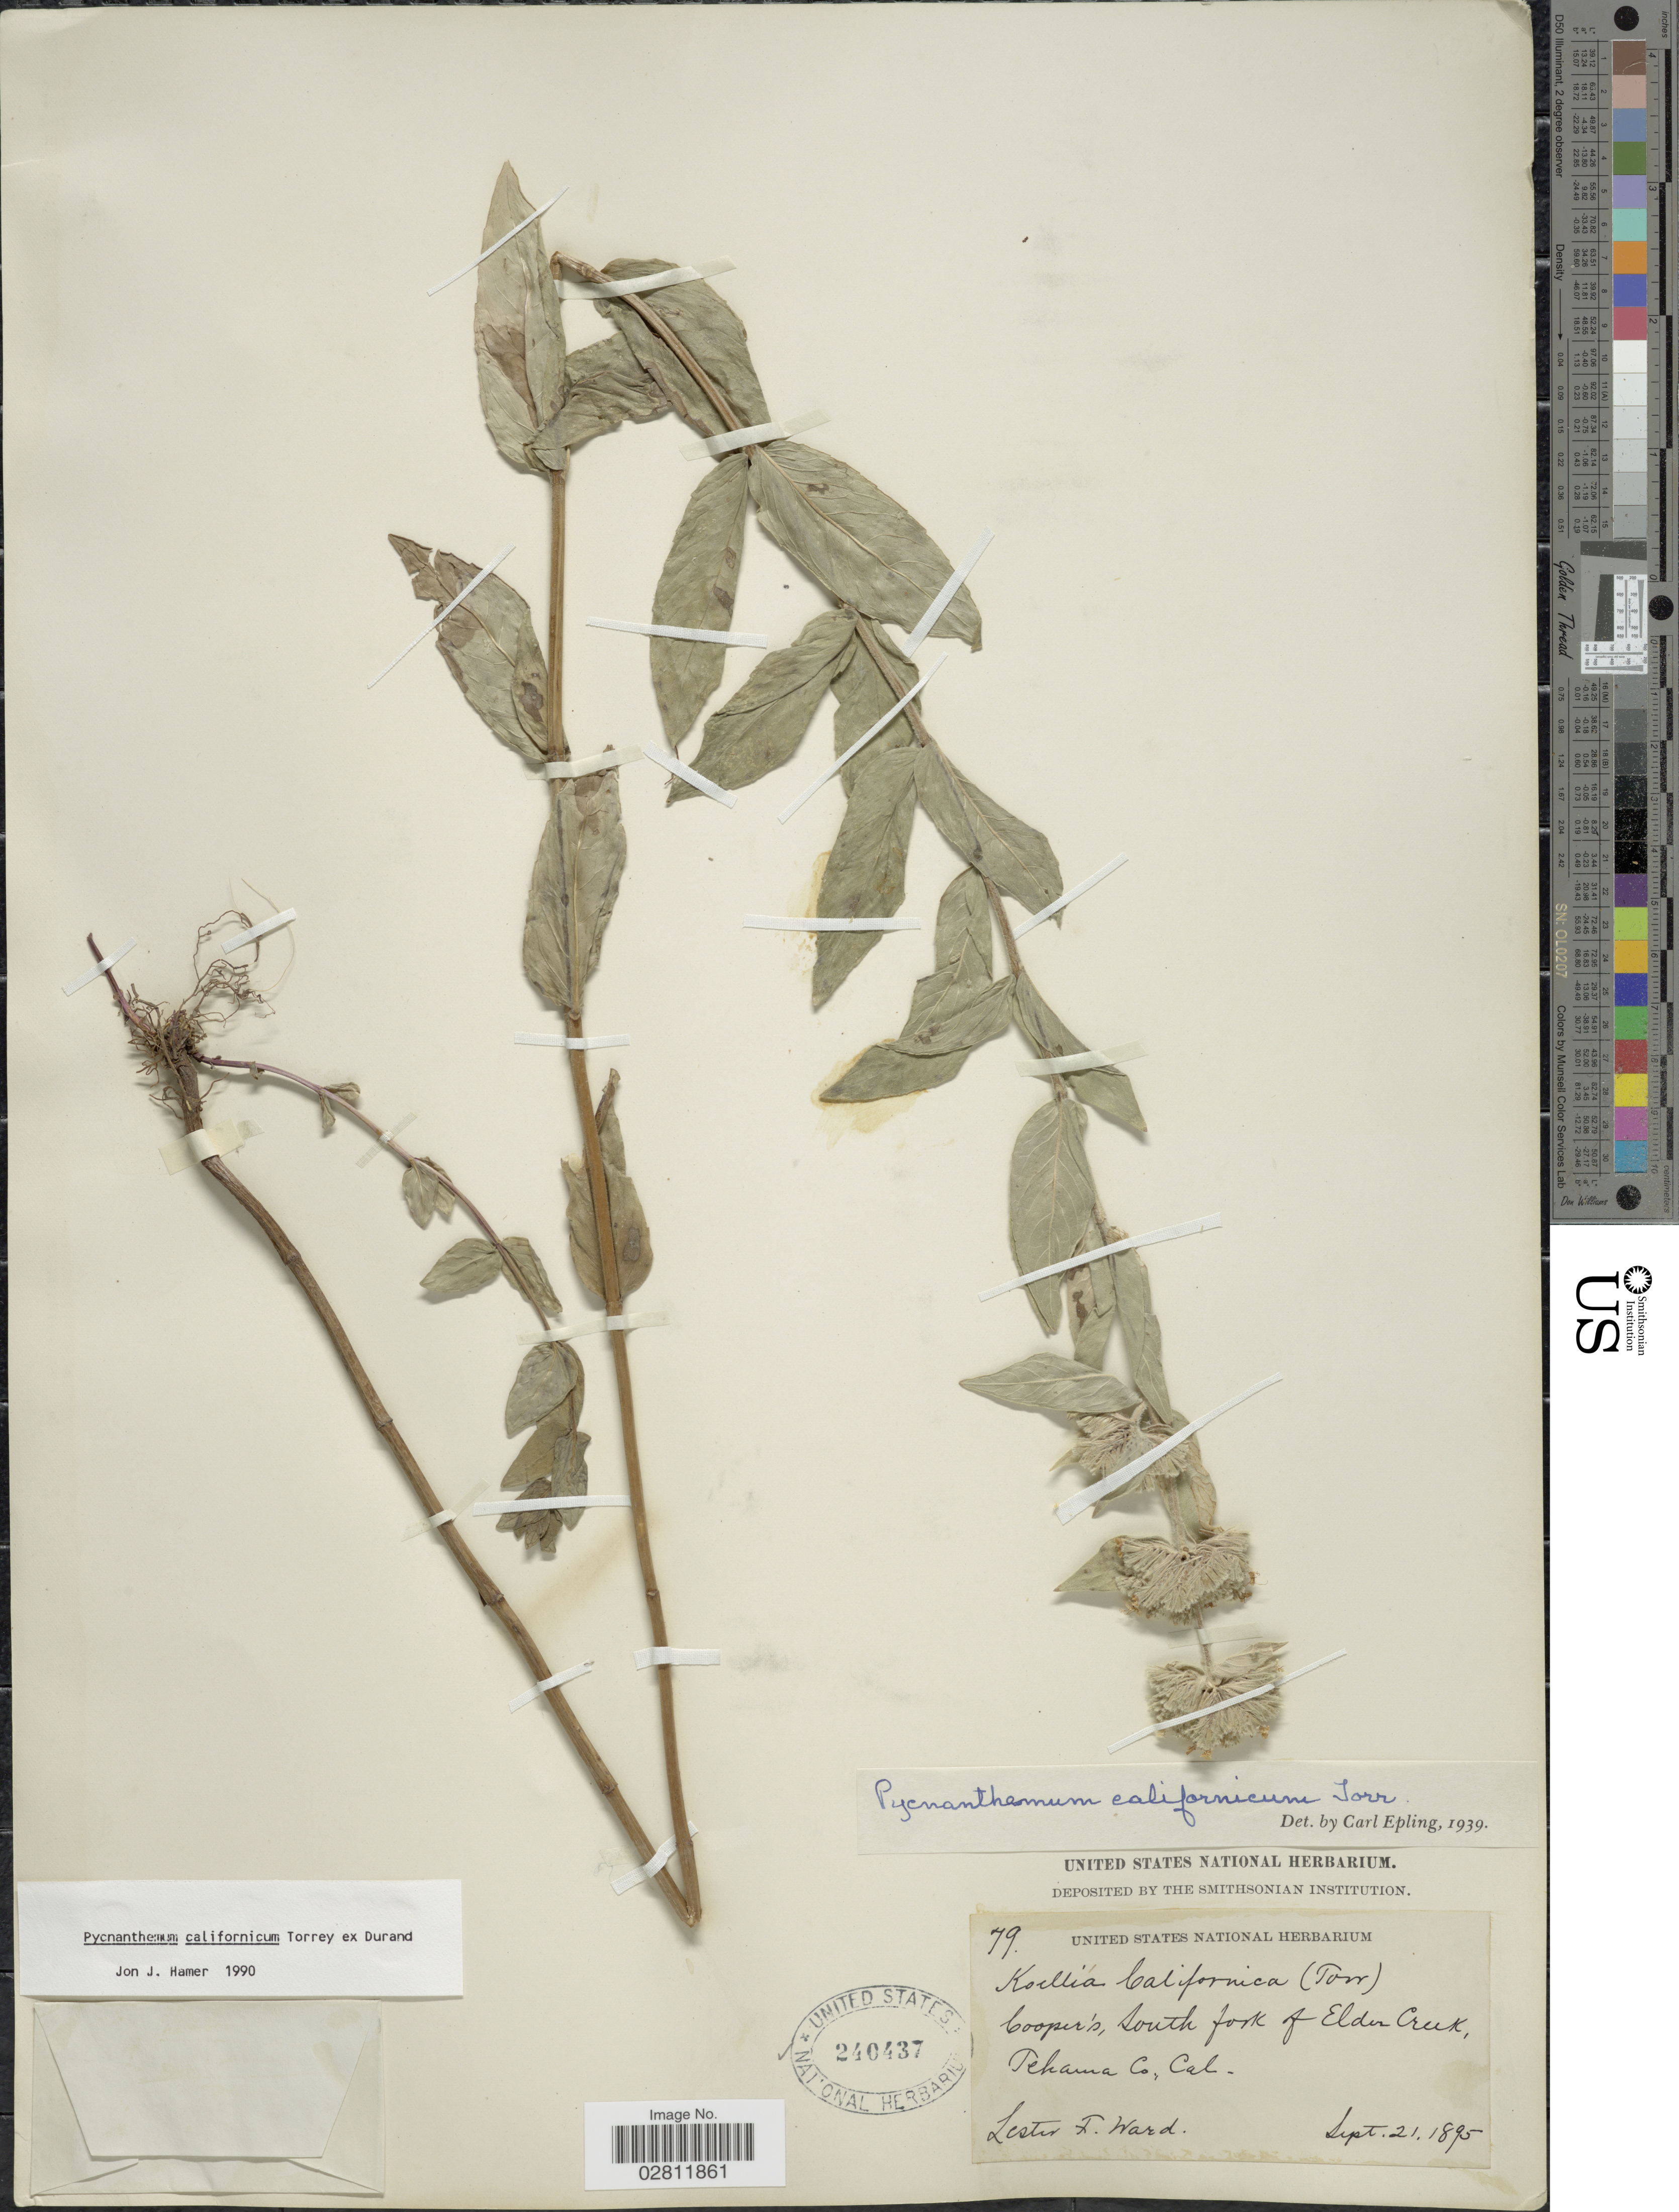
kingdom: Plantae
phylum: Tracheophyta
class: Magnoliopsida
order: Lamiales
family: Lamiaceae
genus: Pycnanthemum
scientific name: Pycnanthemum californicum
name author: Torr. ex Durand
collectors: L. F. Ward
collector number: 79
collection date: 1895-09-21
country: United States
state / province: California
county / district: Tehama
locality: Cooper's, South fork of Elder Creek, Tehama Co.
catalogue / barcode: US 240437